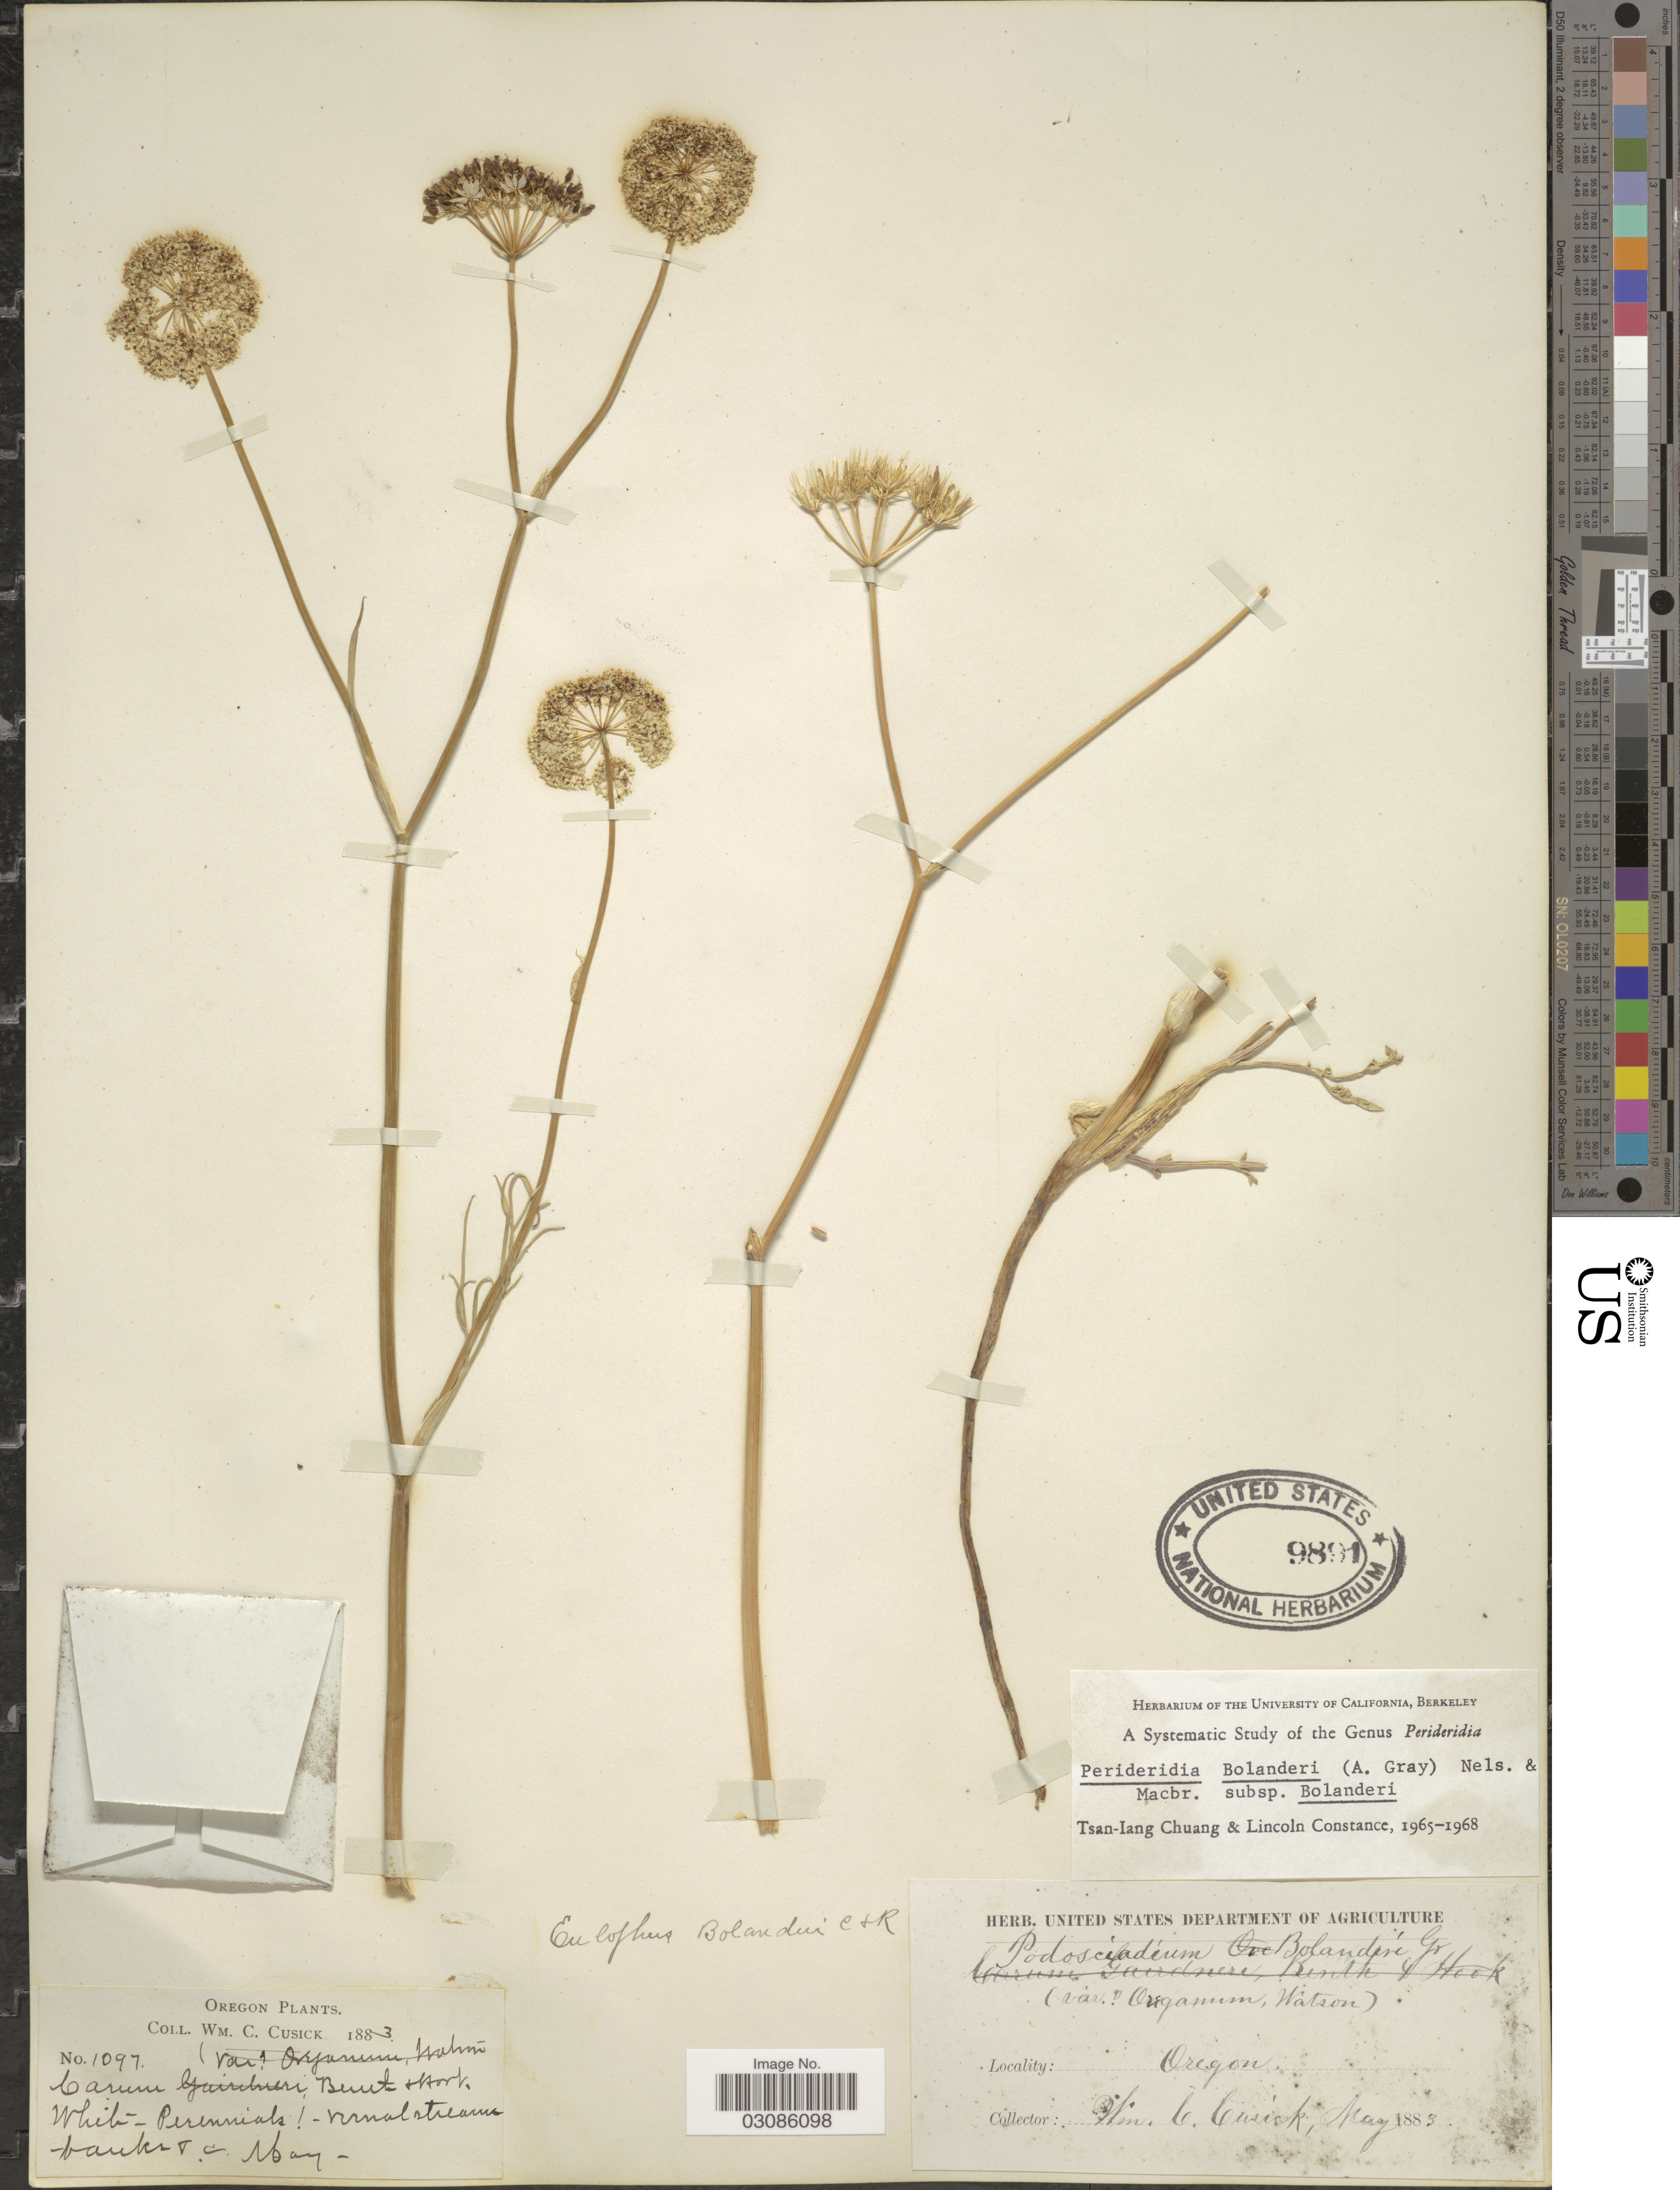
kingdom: Plantae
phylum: Tracheophyta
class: Magnoliopsida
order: Apiales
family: Apiaceae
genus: Perideridia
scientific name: Perideridia bolanderi subsp. bolanderi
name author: (A. Gray) A. Nelson & J.F. Macbr.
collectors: W. C. Cusick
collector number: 1097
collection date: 1883-05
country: United States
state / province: Oregon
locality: rural streams.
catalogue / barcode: US 9891